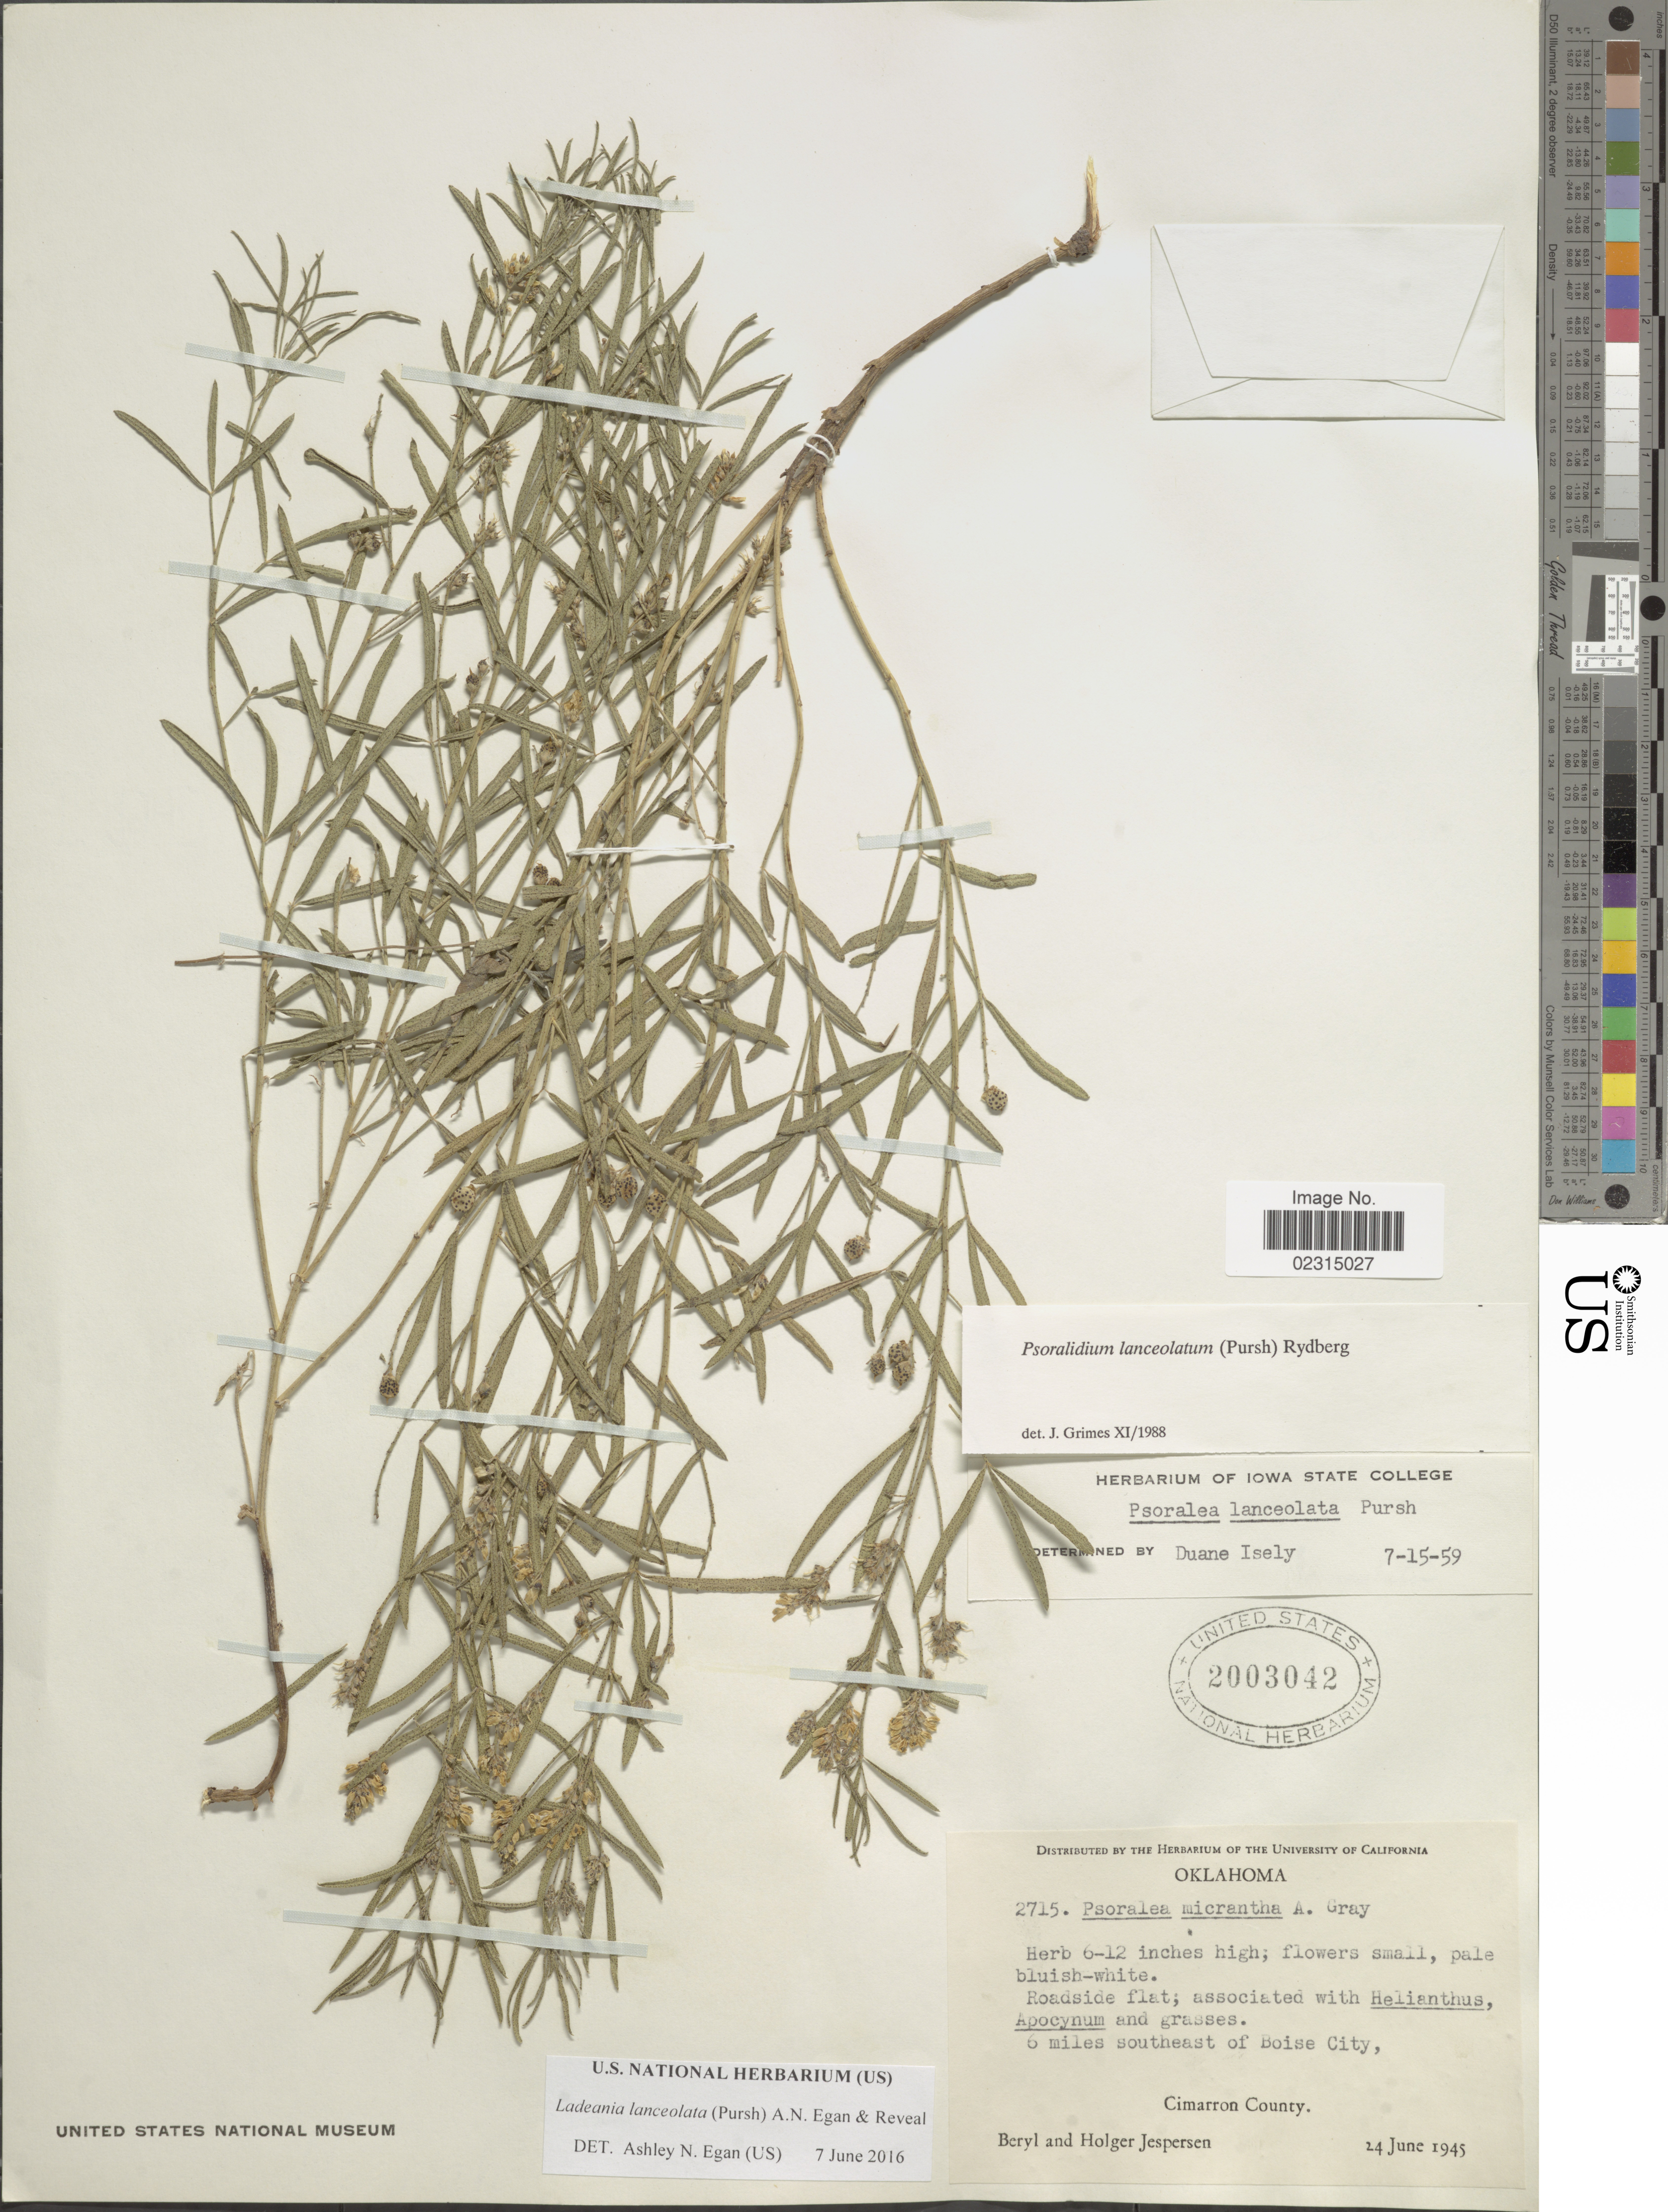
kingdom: Plantae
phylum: Tracheophyta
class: Magnoliopsida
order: Fabales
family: Fabaceae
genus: Ladeania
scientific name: Ladeania lanceolata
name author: (Pursh) A.N. Egan & Reveal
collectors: B. Jespersen & H. Jespersen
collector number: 2715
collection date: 1945-06-24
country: United States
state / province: Oklahoma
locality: Roadside flat, 6 miles southeast of Boise City, Cimarron County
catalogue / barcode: US 2003042